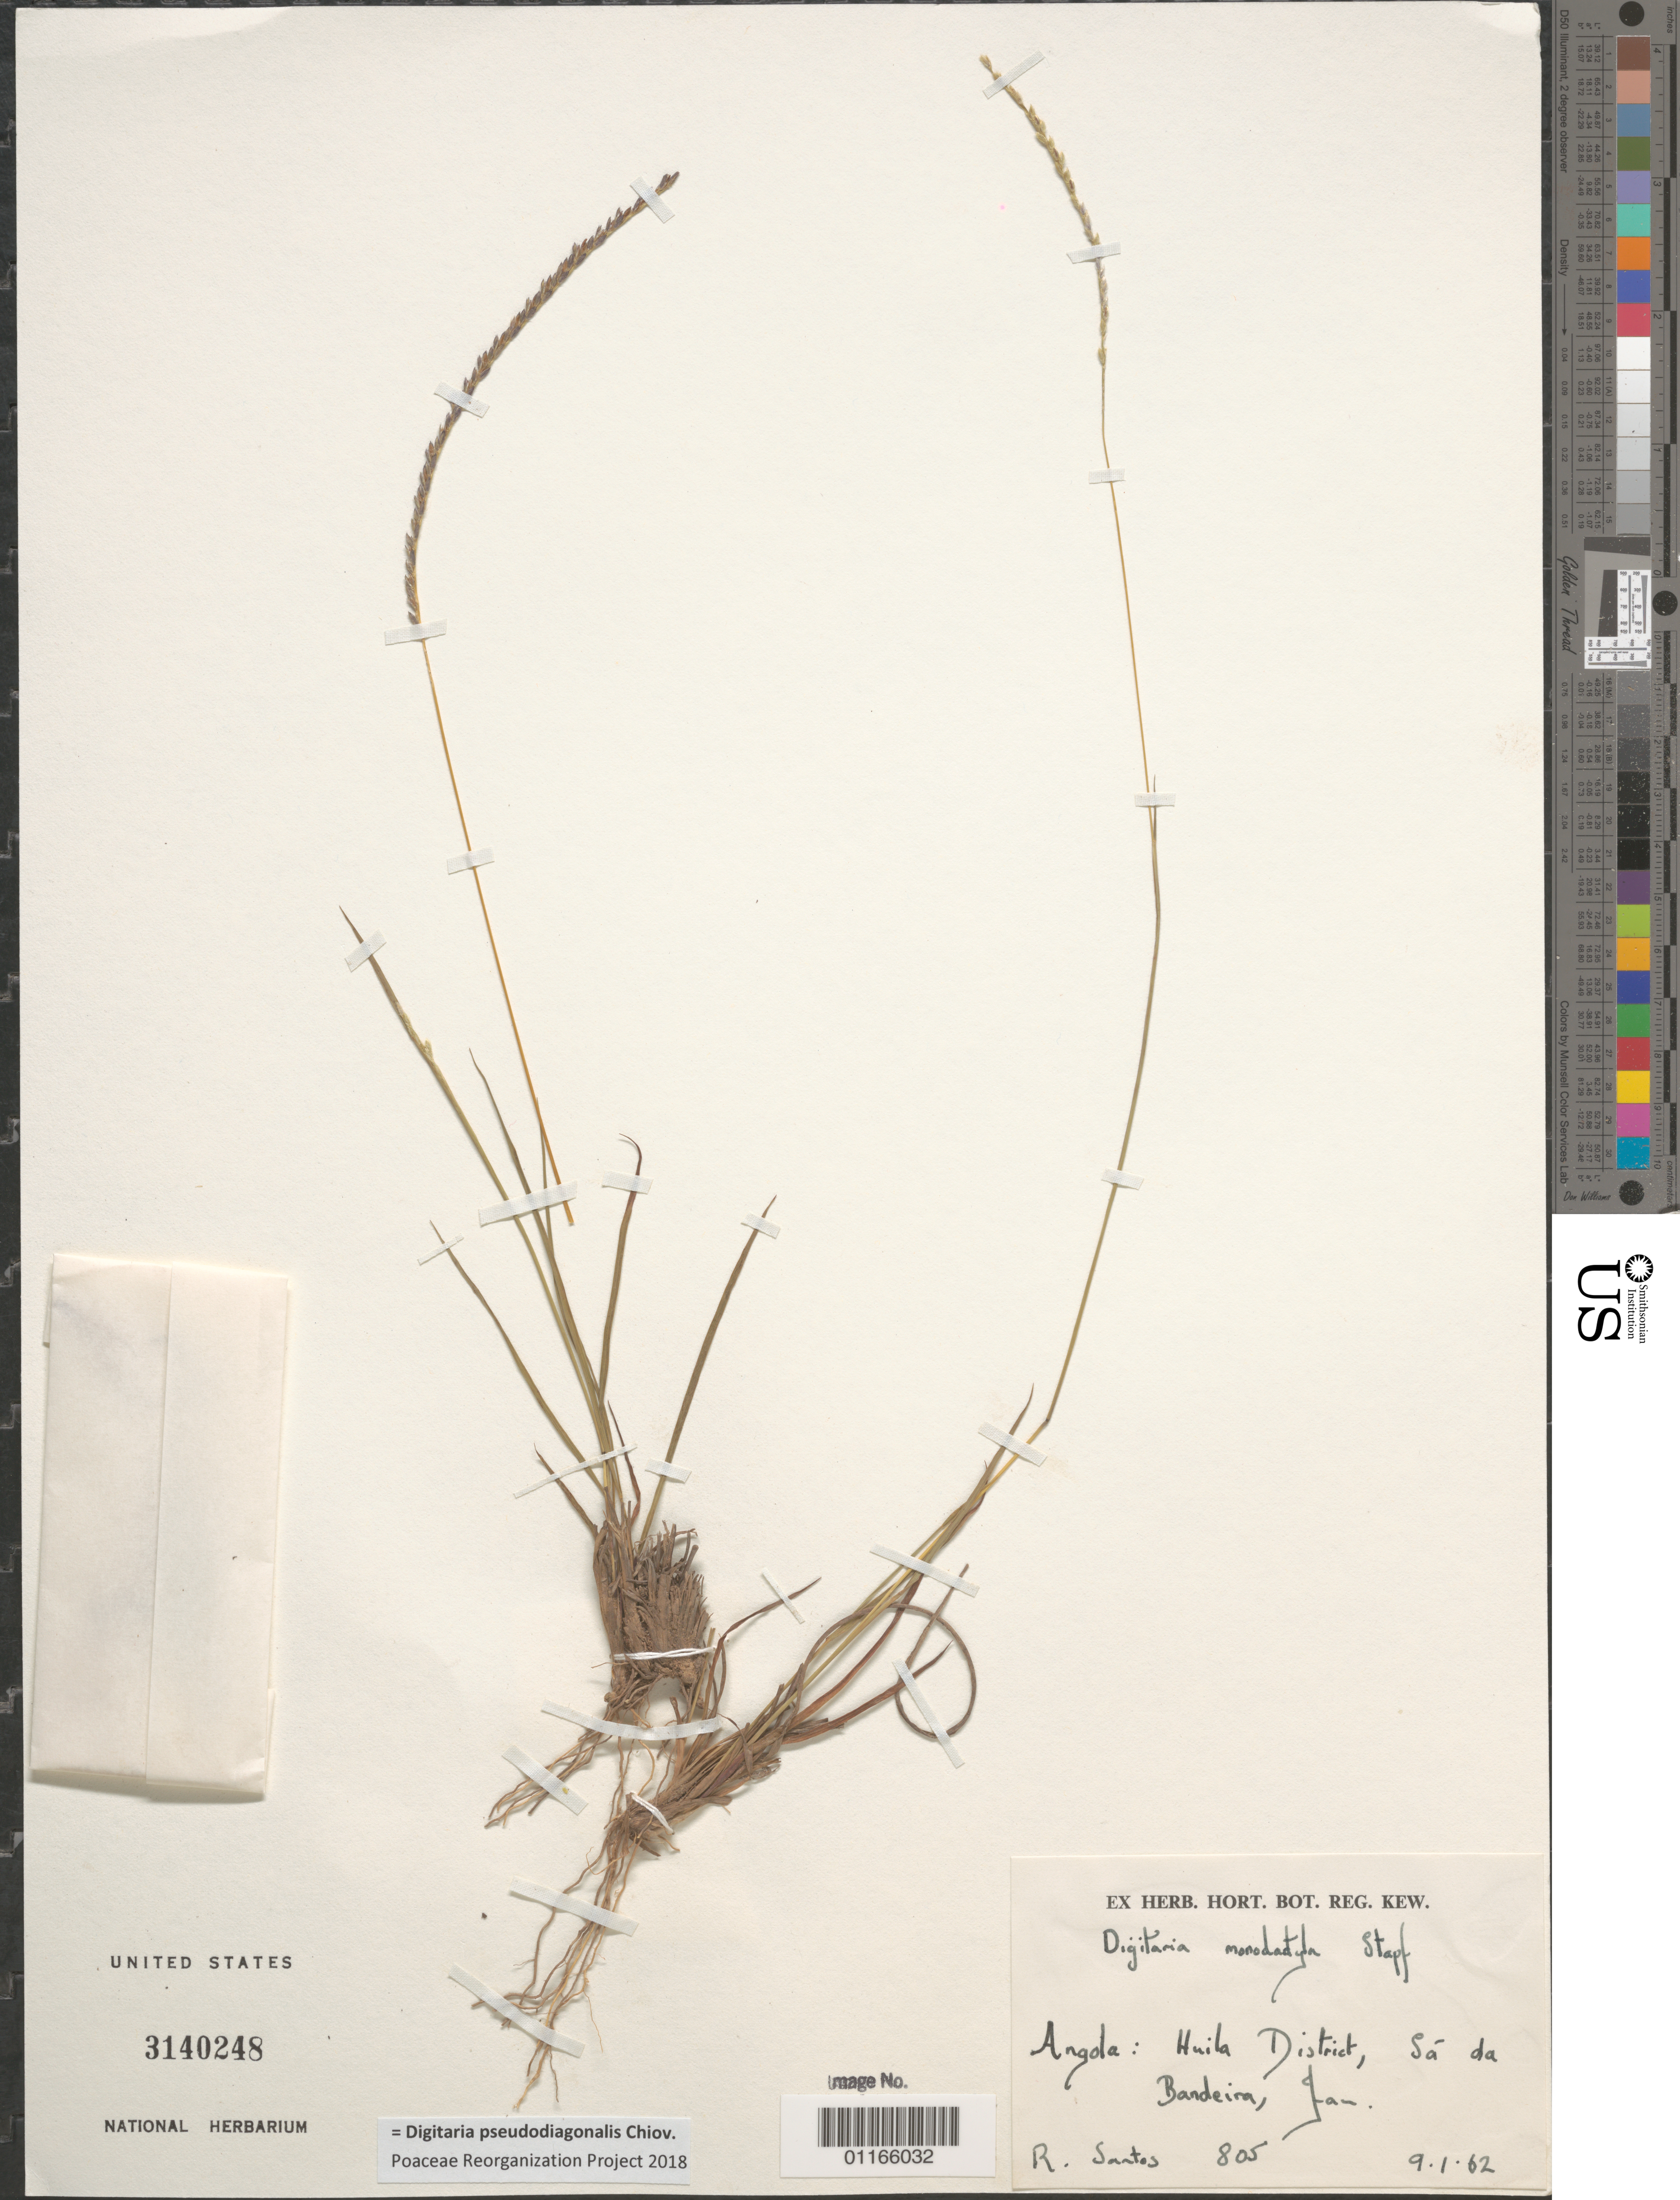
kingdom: Plantae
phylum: Tracheophyta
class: Liliopsida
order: Poales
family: Poaceae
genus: Digitaria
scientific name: Digitaria pseudodiagonalis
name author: Chiov.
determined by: Poaceae Reorganization Project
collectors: R. Santos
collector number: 805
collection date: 1962-01-09 or 1962-09-01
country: Angola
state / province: Huíla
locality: Sa da Bandeira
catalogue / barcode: US 3140248